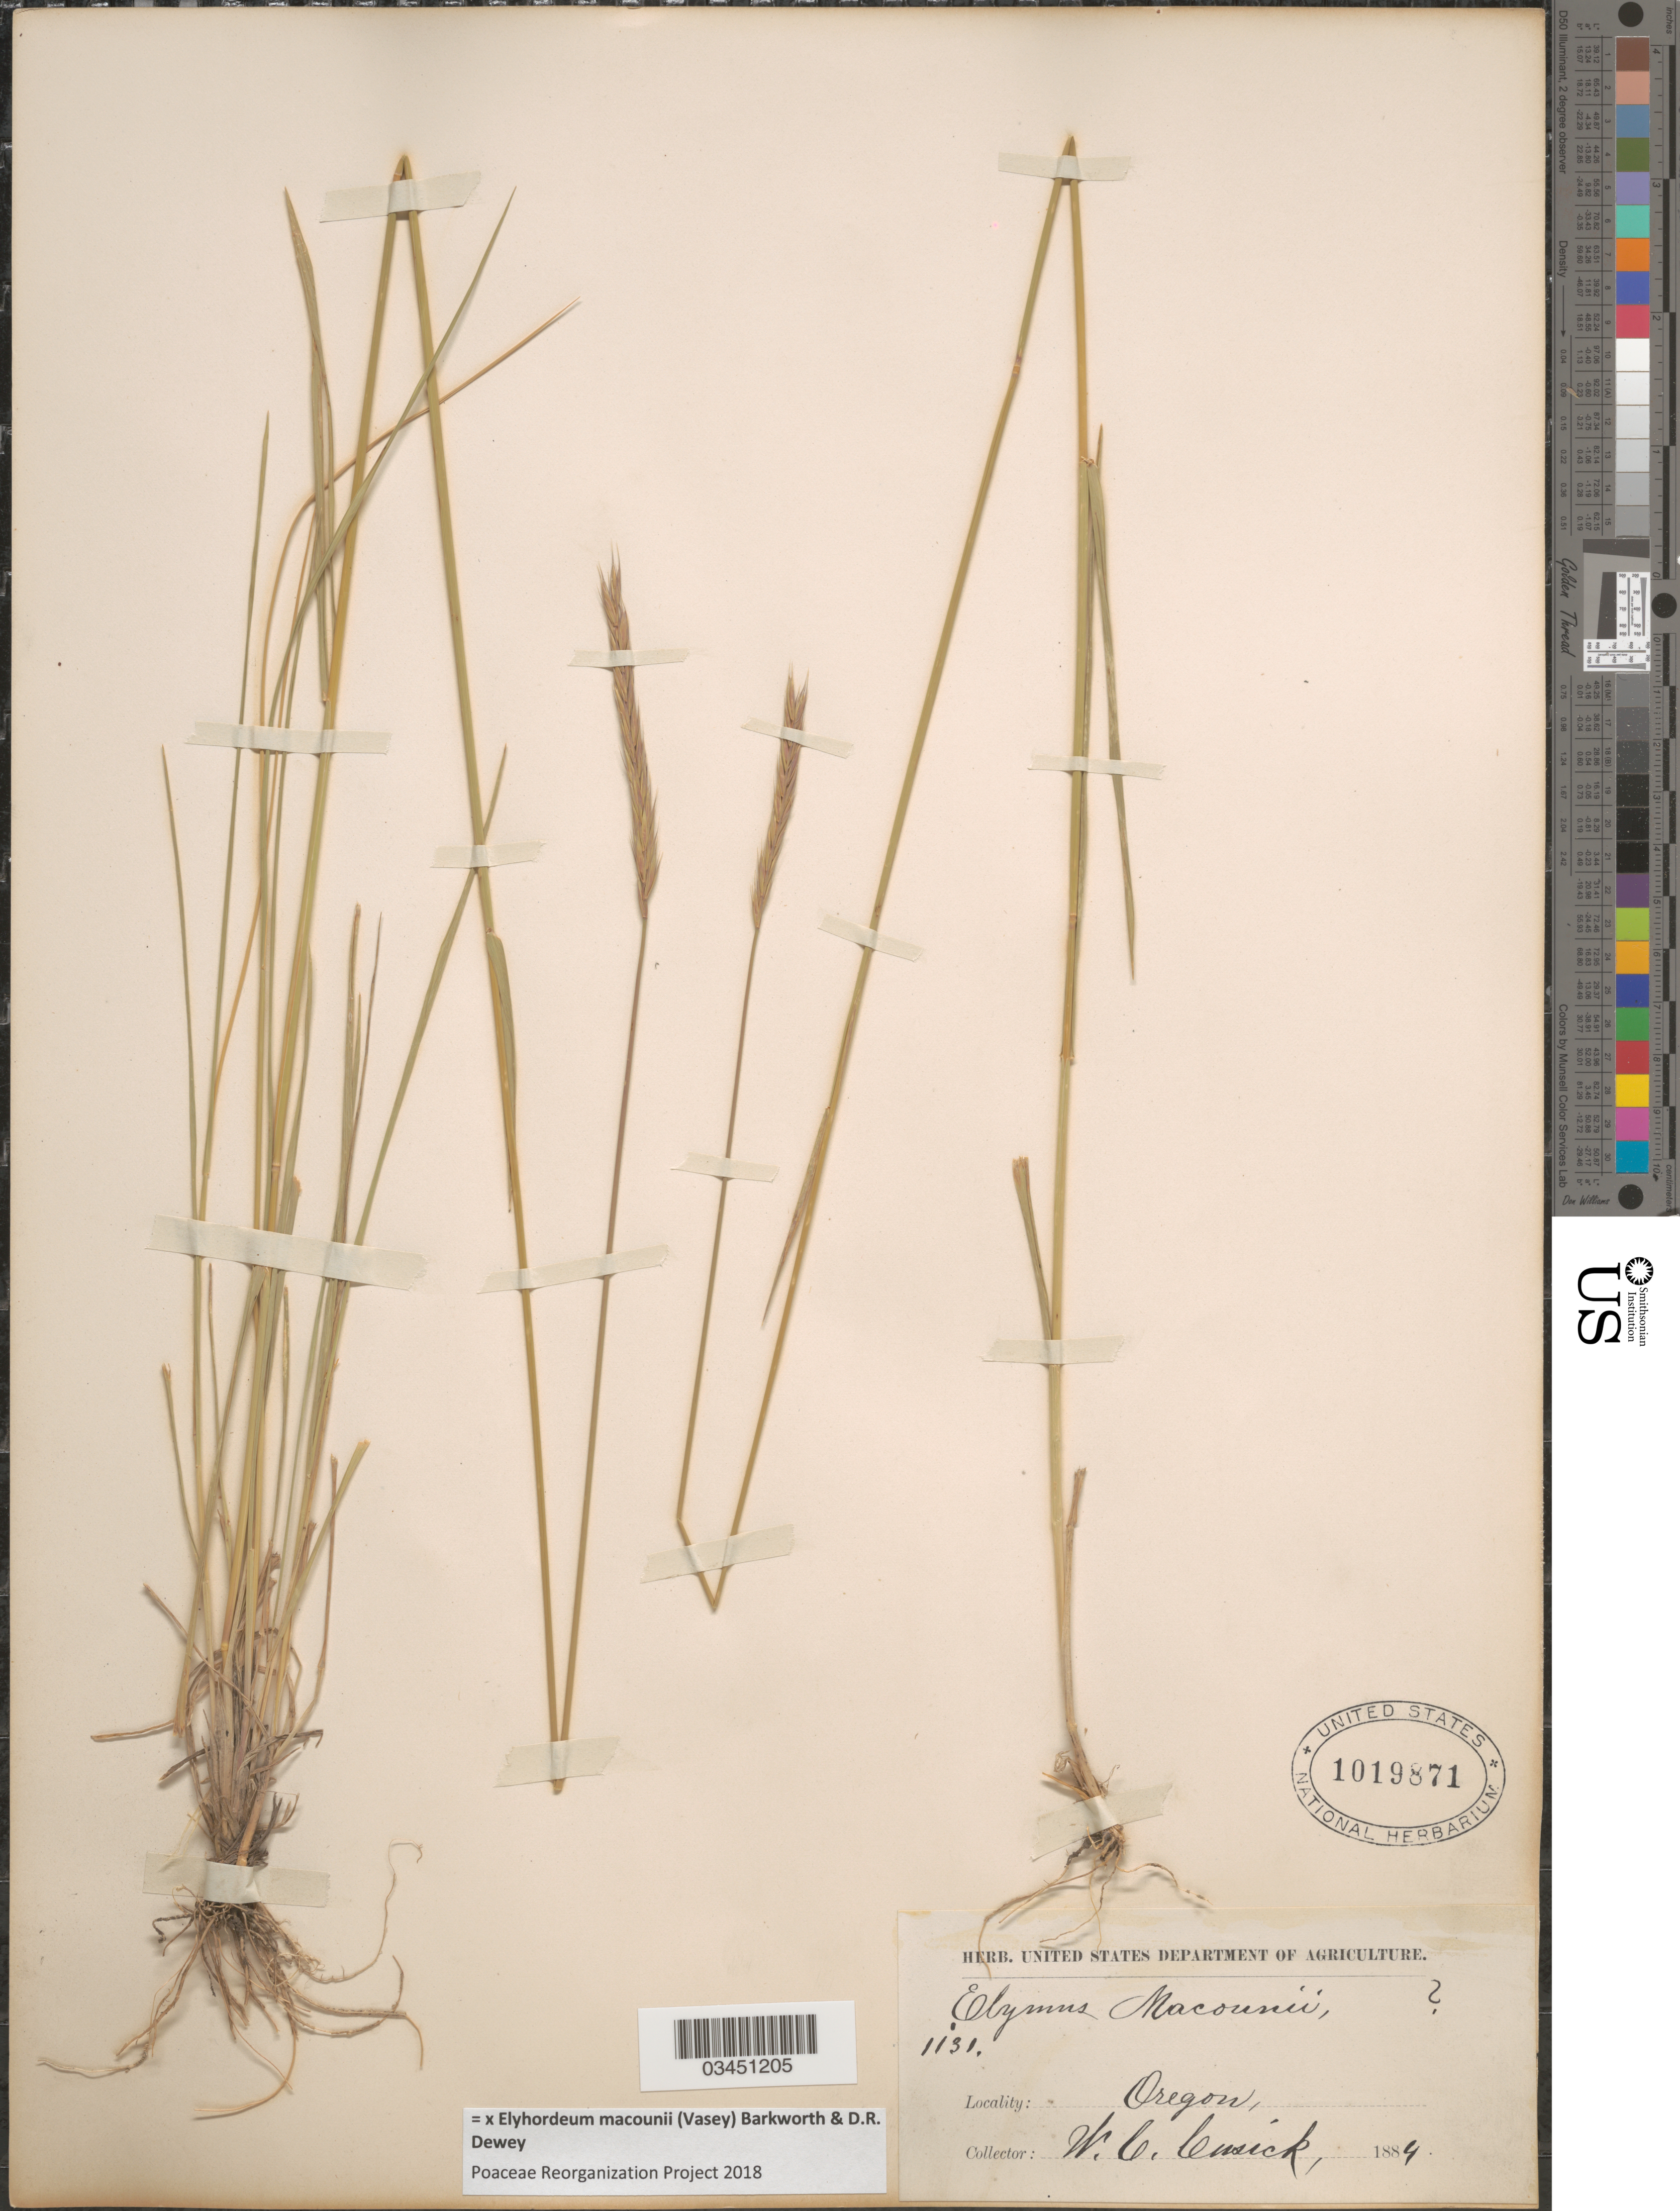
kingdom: Plantae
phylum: Tracheophyta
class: Liliopsida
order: Poales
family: Poaceae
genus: Elyhordeum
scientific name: x Elyhordeum macounii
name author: (Vasey) Barkworth & Dewey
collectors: W. C. Cusick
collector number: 1131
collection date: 1884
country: United States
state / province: Oregon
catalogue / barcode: US 1019871